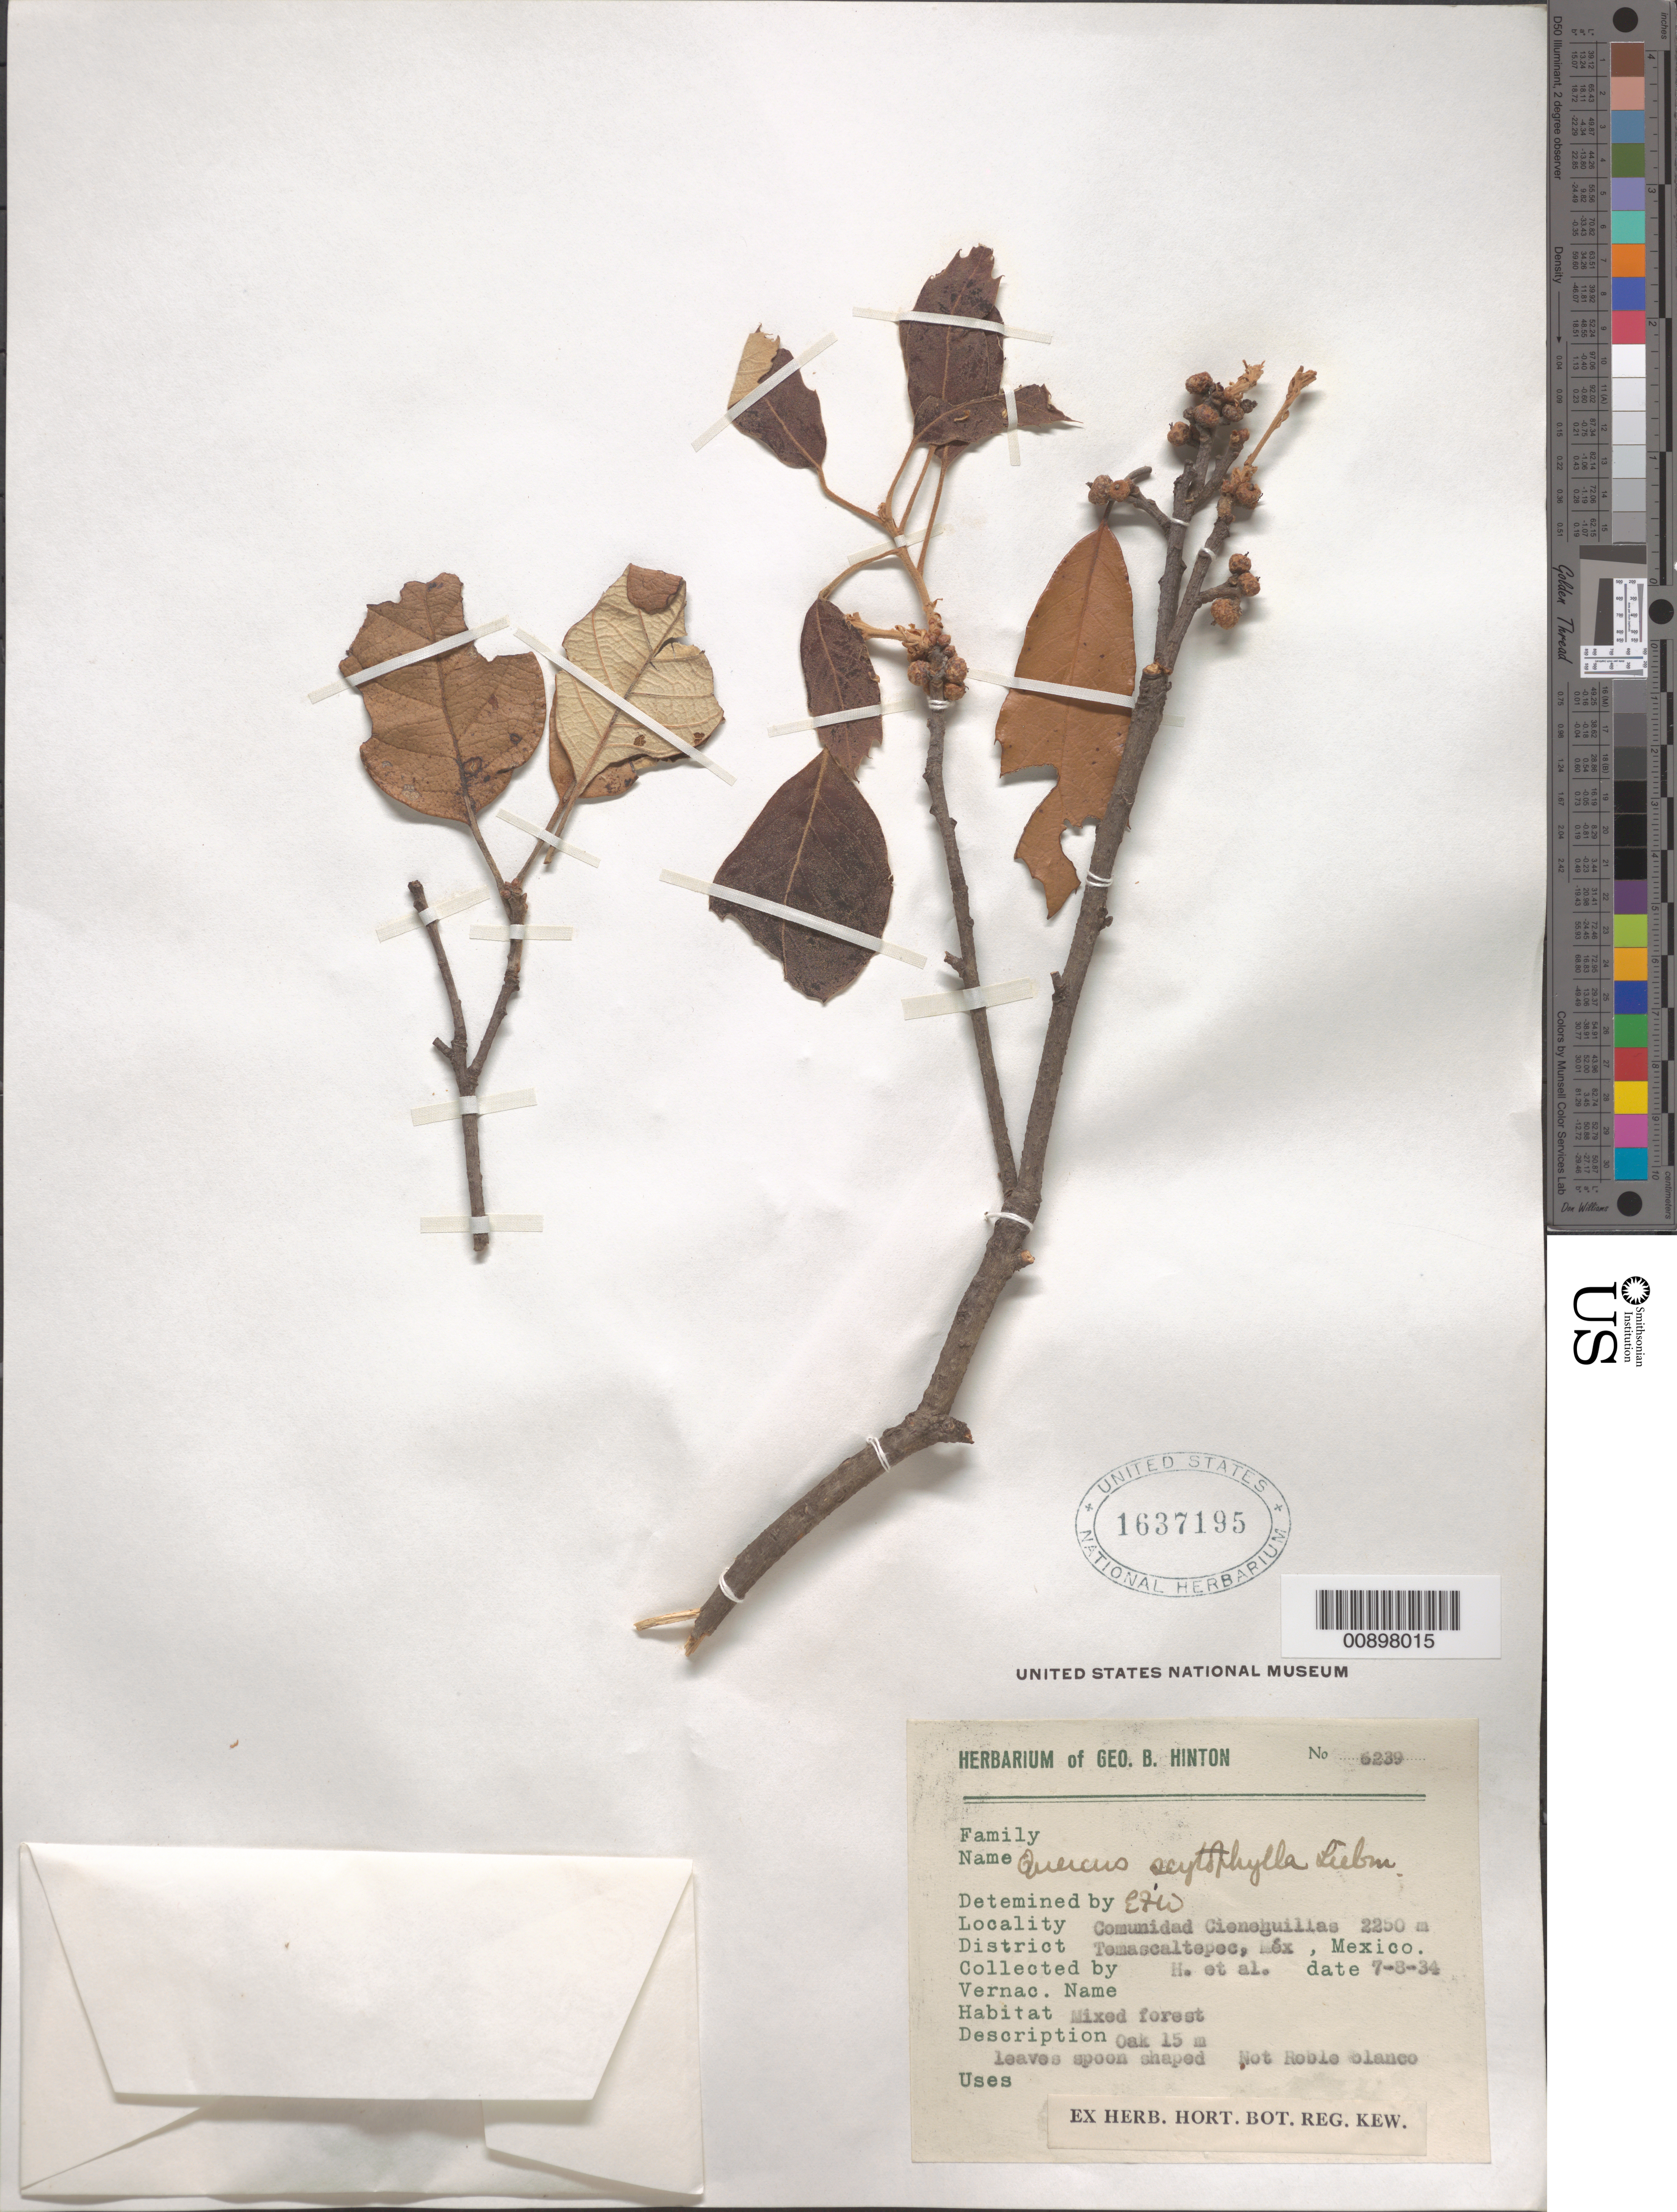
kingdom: Plantae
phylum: Tracheophyta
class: Magnoliopsida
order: Fagales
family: Fagaceae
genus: Quercus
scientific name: Quercus scytophylla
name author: Liebm.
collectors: G. B. Hinton & et al.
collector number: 6239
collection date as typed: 08 Jul 1934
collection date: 1934-07-08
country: Mexico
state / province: México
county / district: Temascaltepec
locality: Comunidad Cieneguillas, District Temascaltepec, State of México.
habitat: Mixed forest.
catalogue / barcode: US 1637195